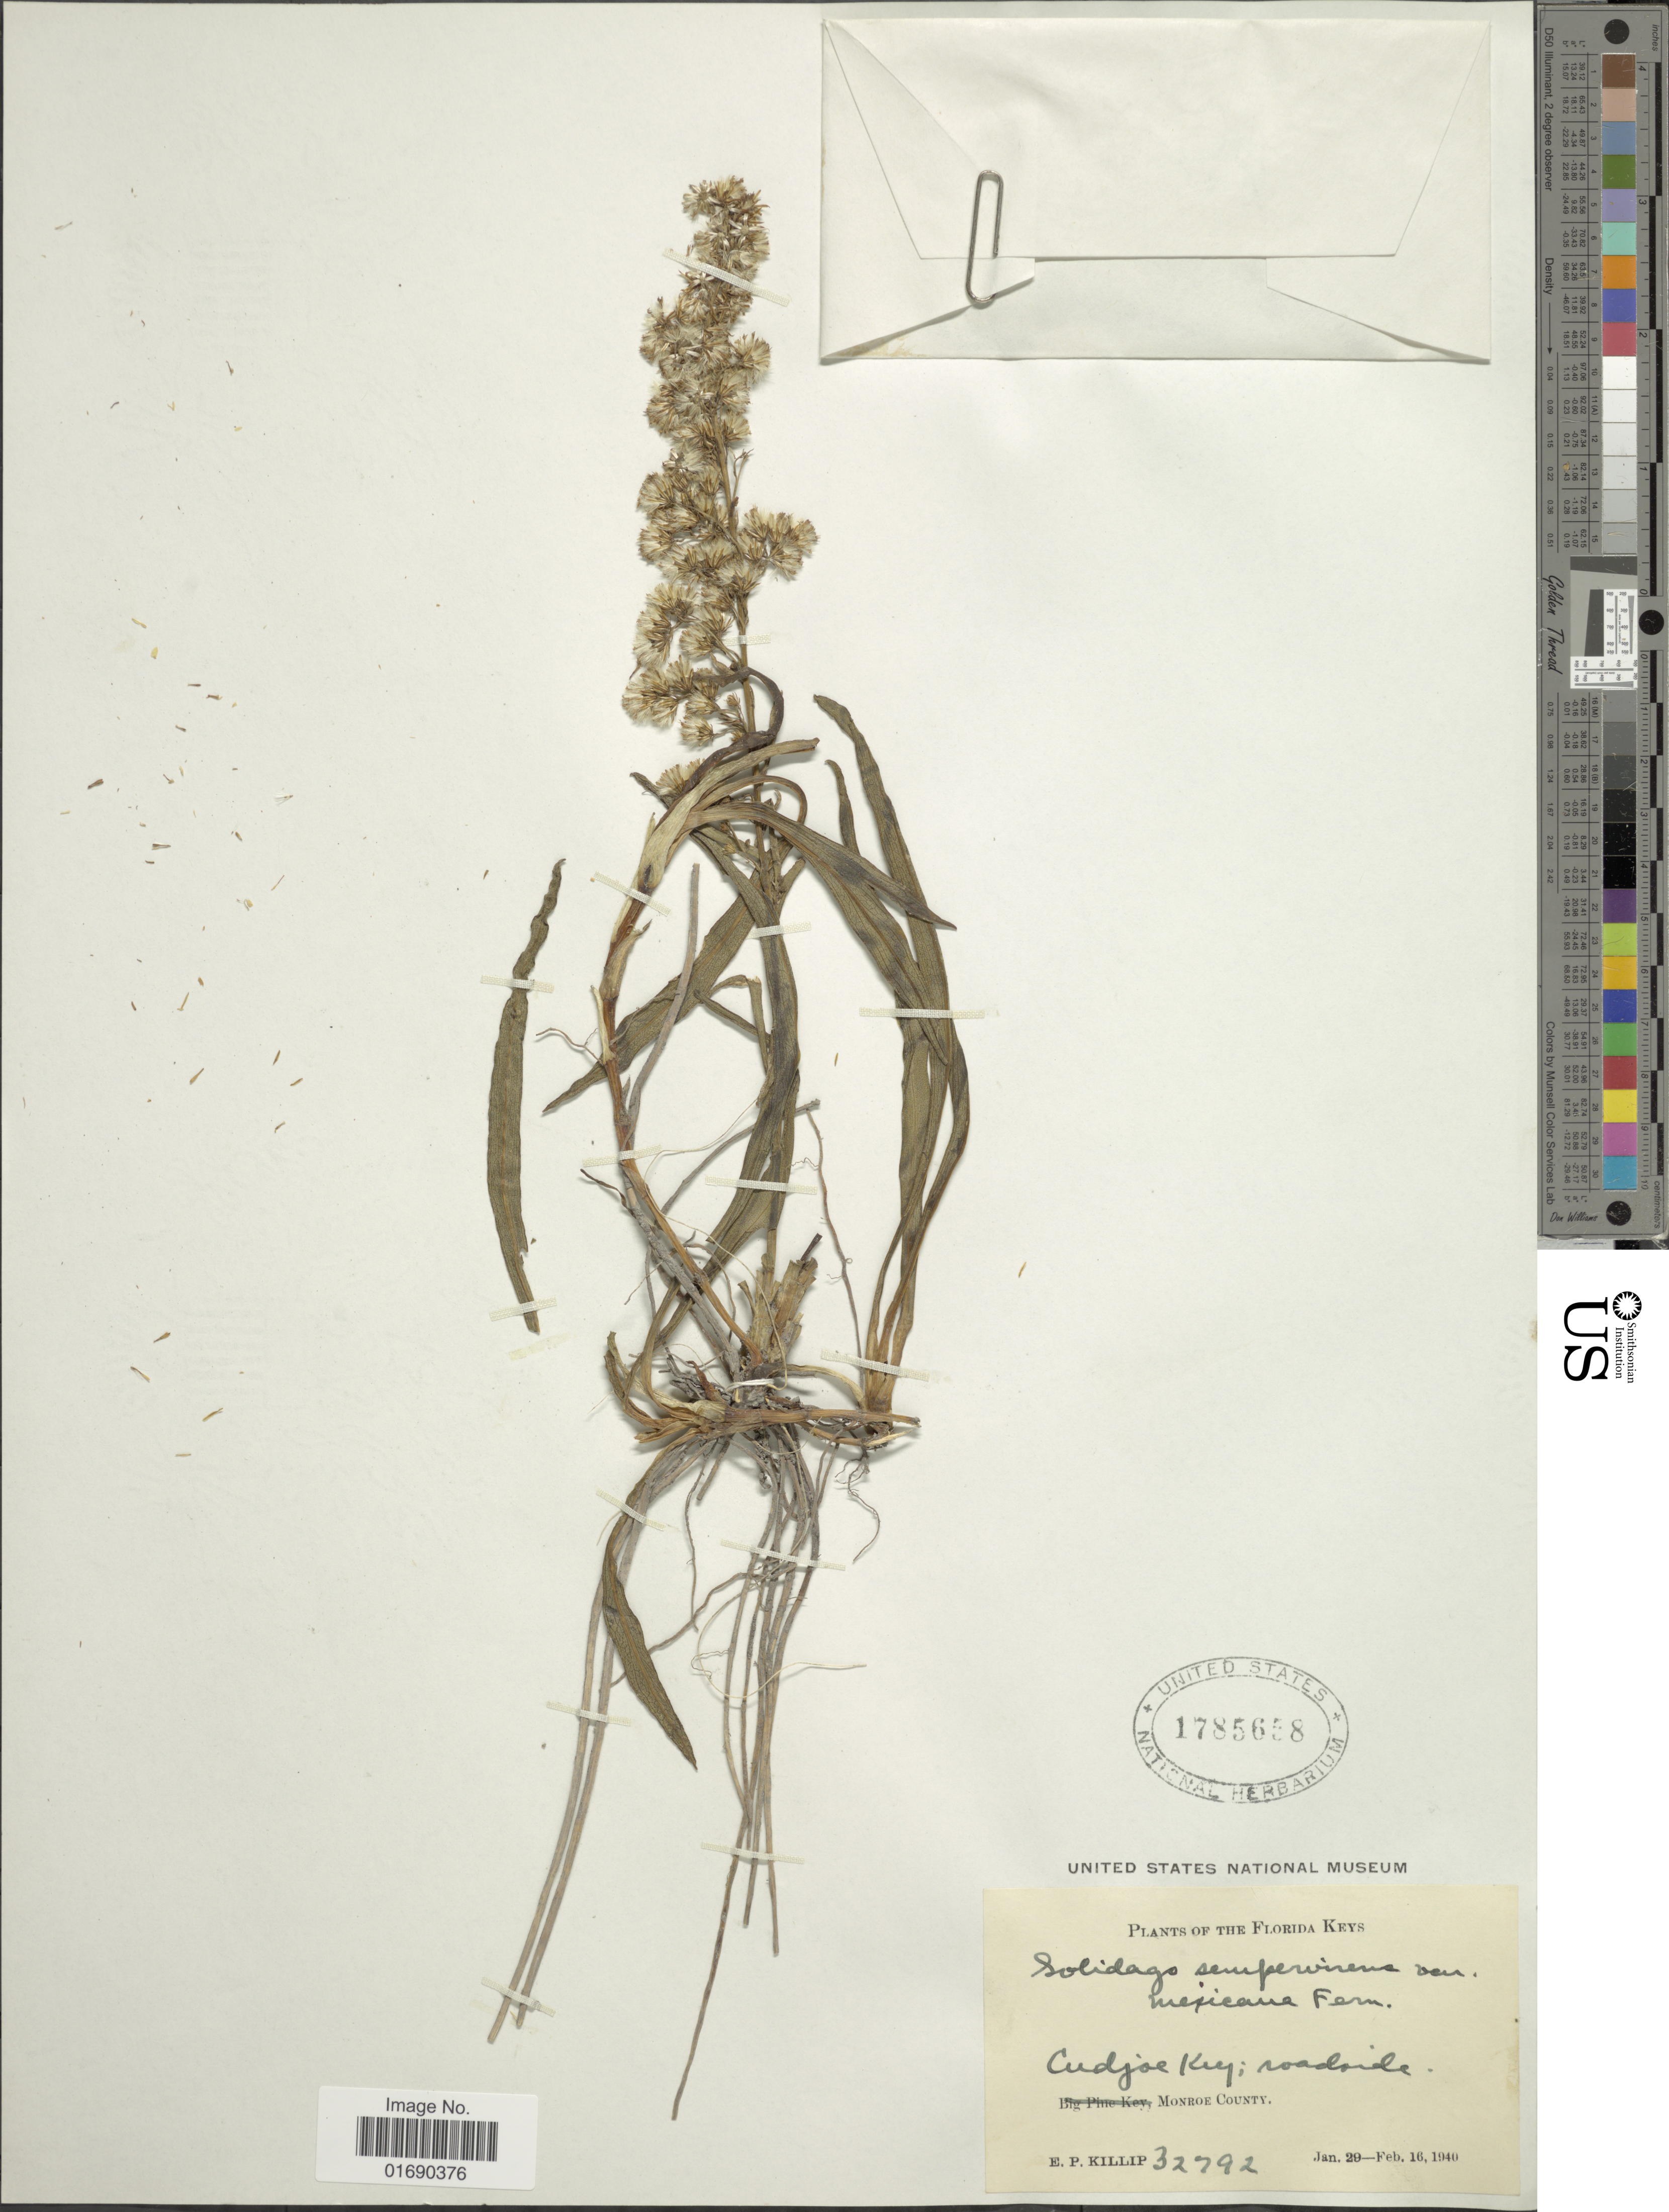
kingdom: Plantae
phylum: Tracheophyta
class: Magnoliopsida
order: Asterales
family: Asteraceae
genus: Solidago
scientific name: Solidago sempervirens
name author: L.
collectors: E. P. Killip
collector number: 32792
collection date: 1940-01-29/1940-02-16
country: United States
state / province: Florida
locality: The Florida Keys, Cudjoe Key; roadside, Monroe County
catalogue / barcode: US 1785658